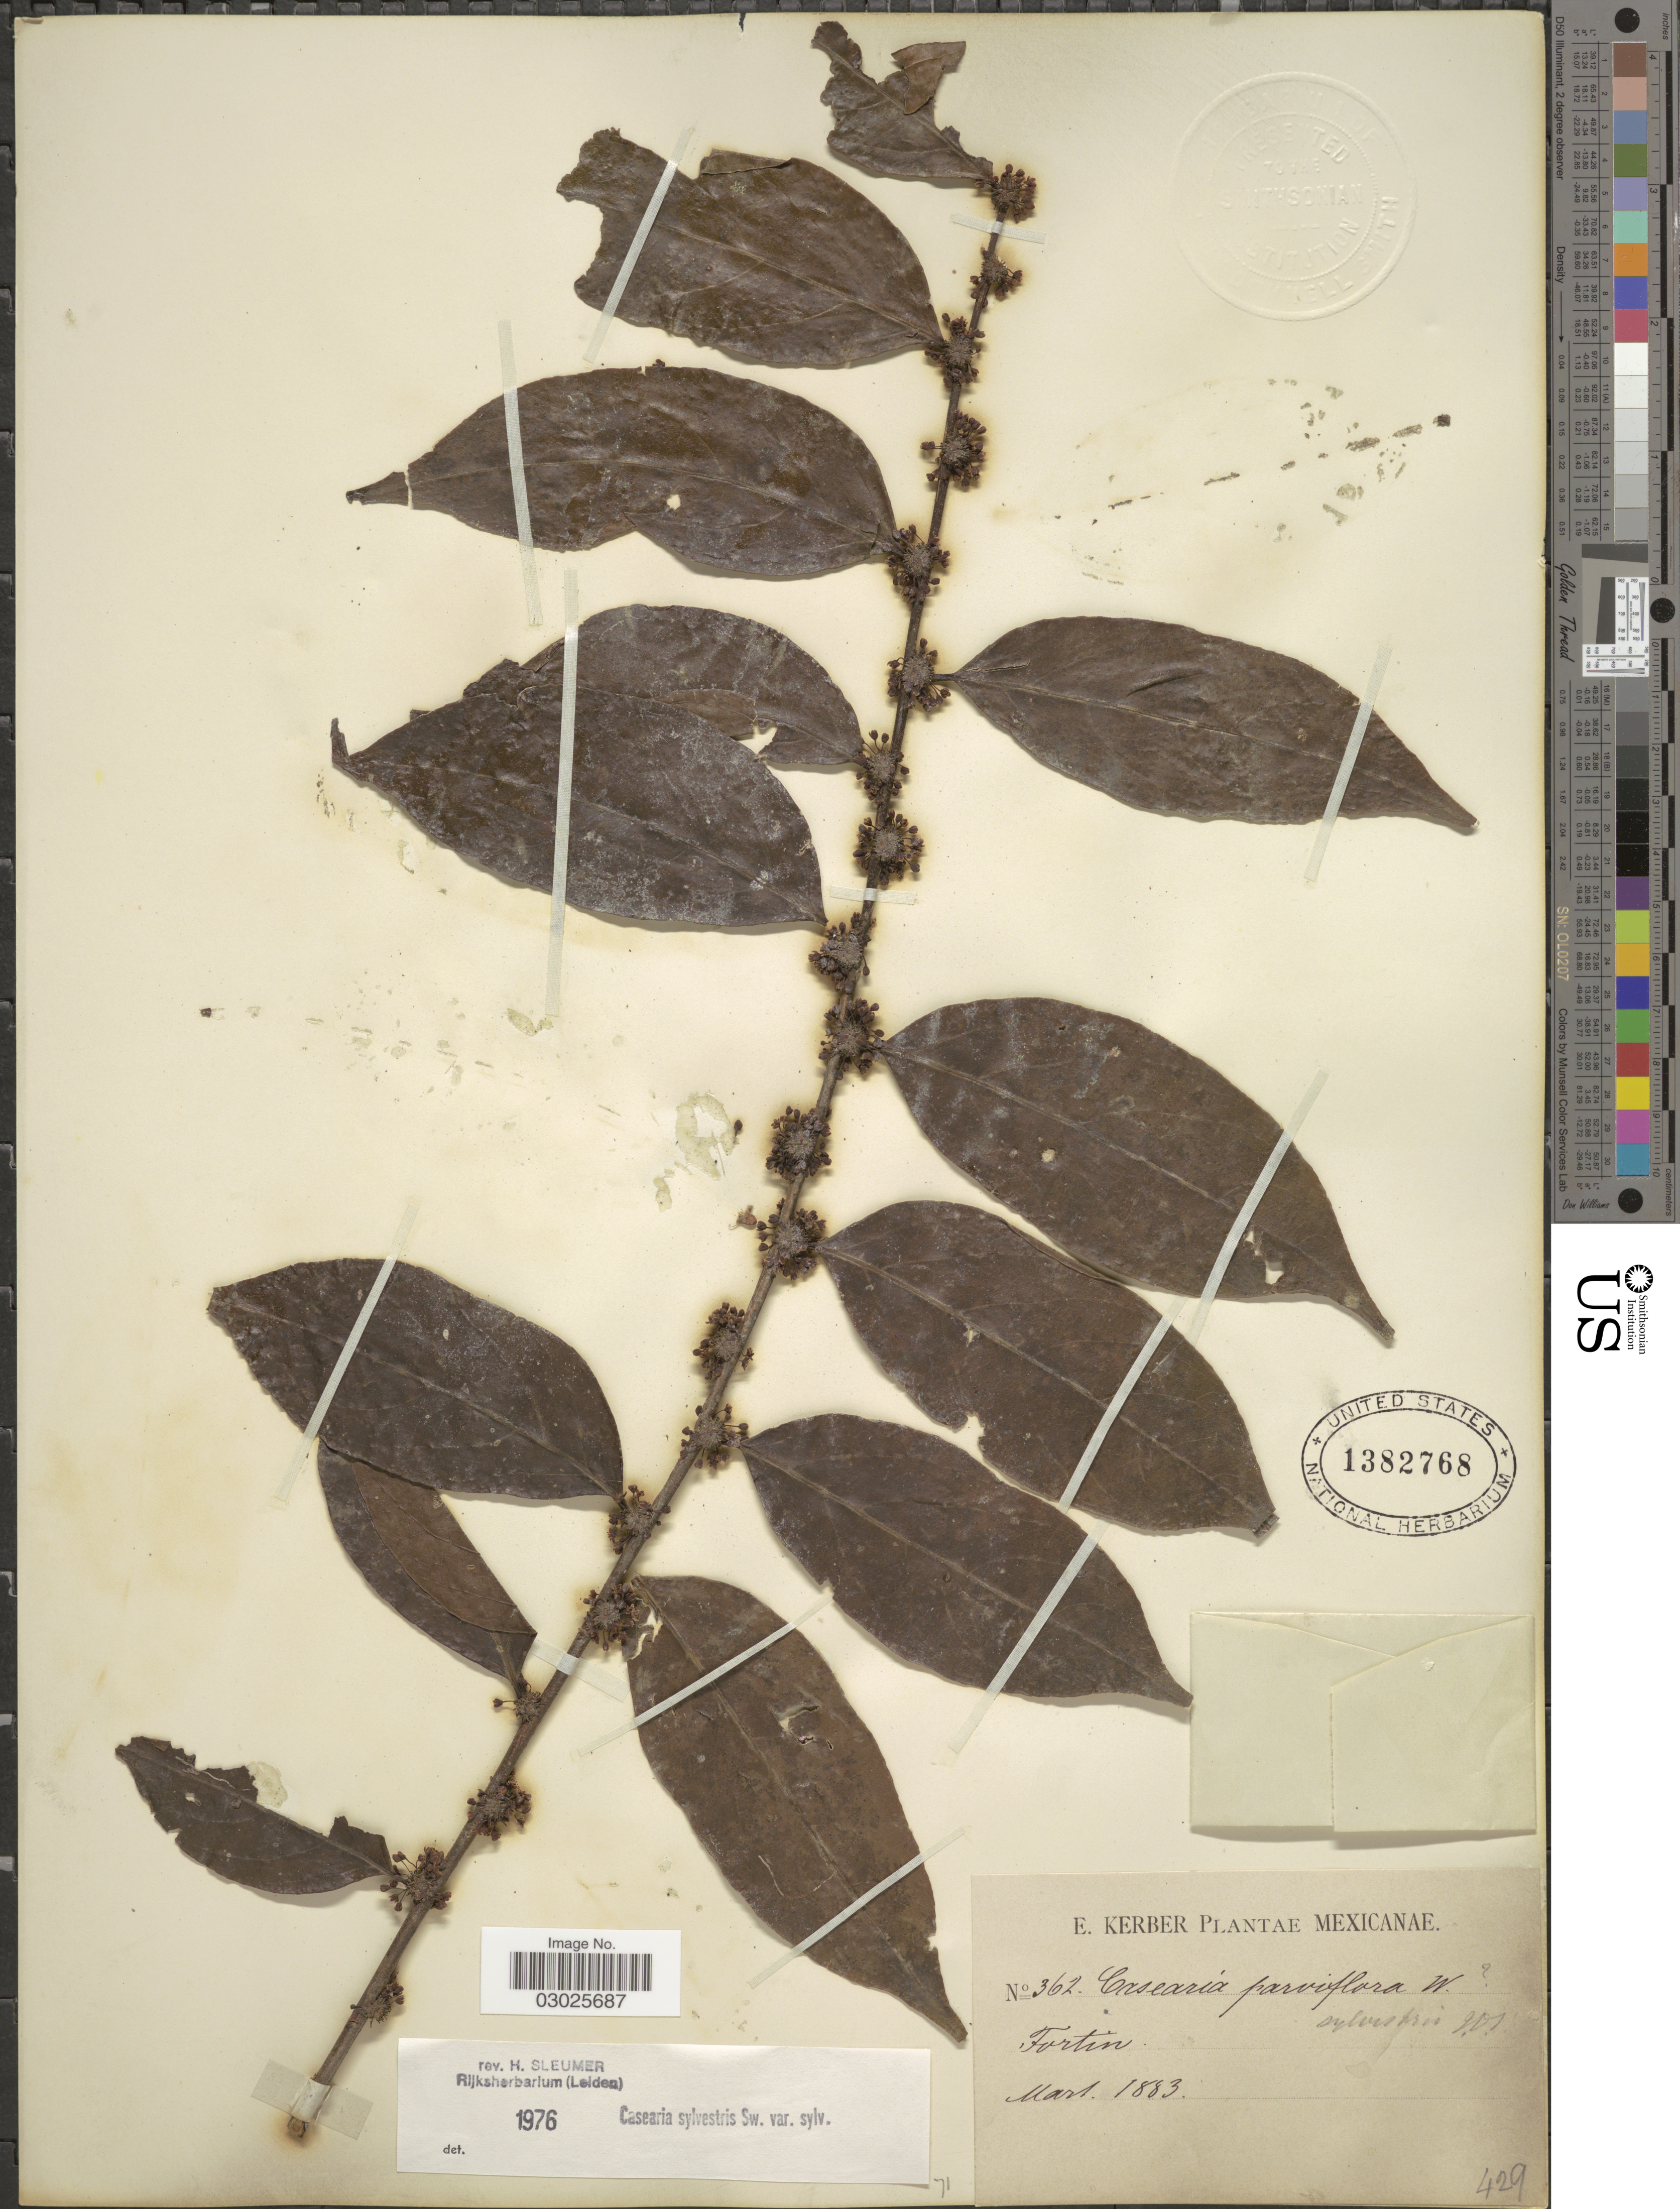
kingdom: Plantae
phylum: Tracheophyta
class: Magnoliopsida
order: Malpighiales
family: Salicaceae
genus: Casearia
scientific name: Casearia sylvestris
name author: Sw.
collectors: E. Kerber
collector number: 362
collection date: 1883-03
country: Mexico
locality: Fortin.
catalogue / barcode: US 1382768